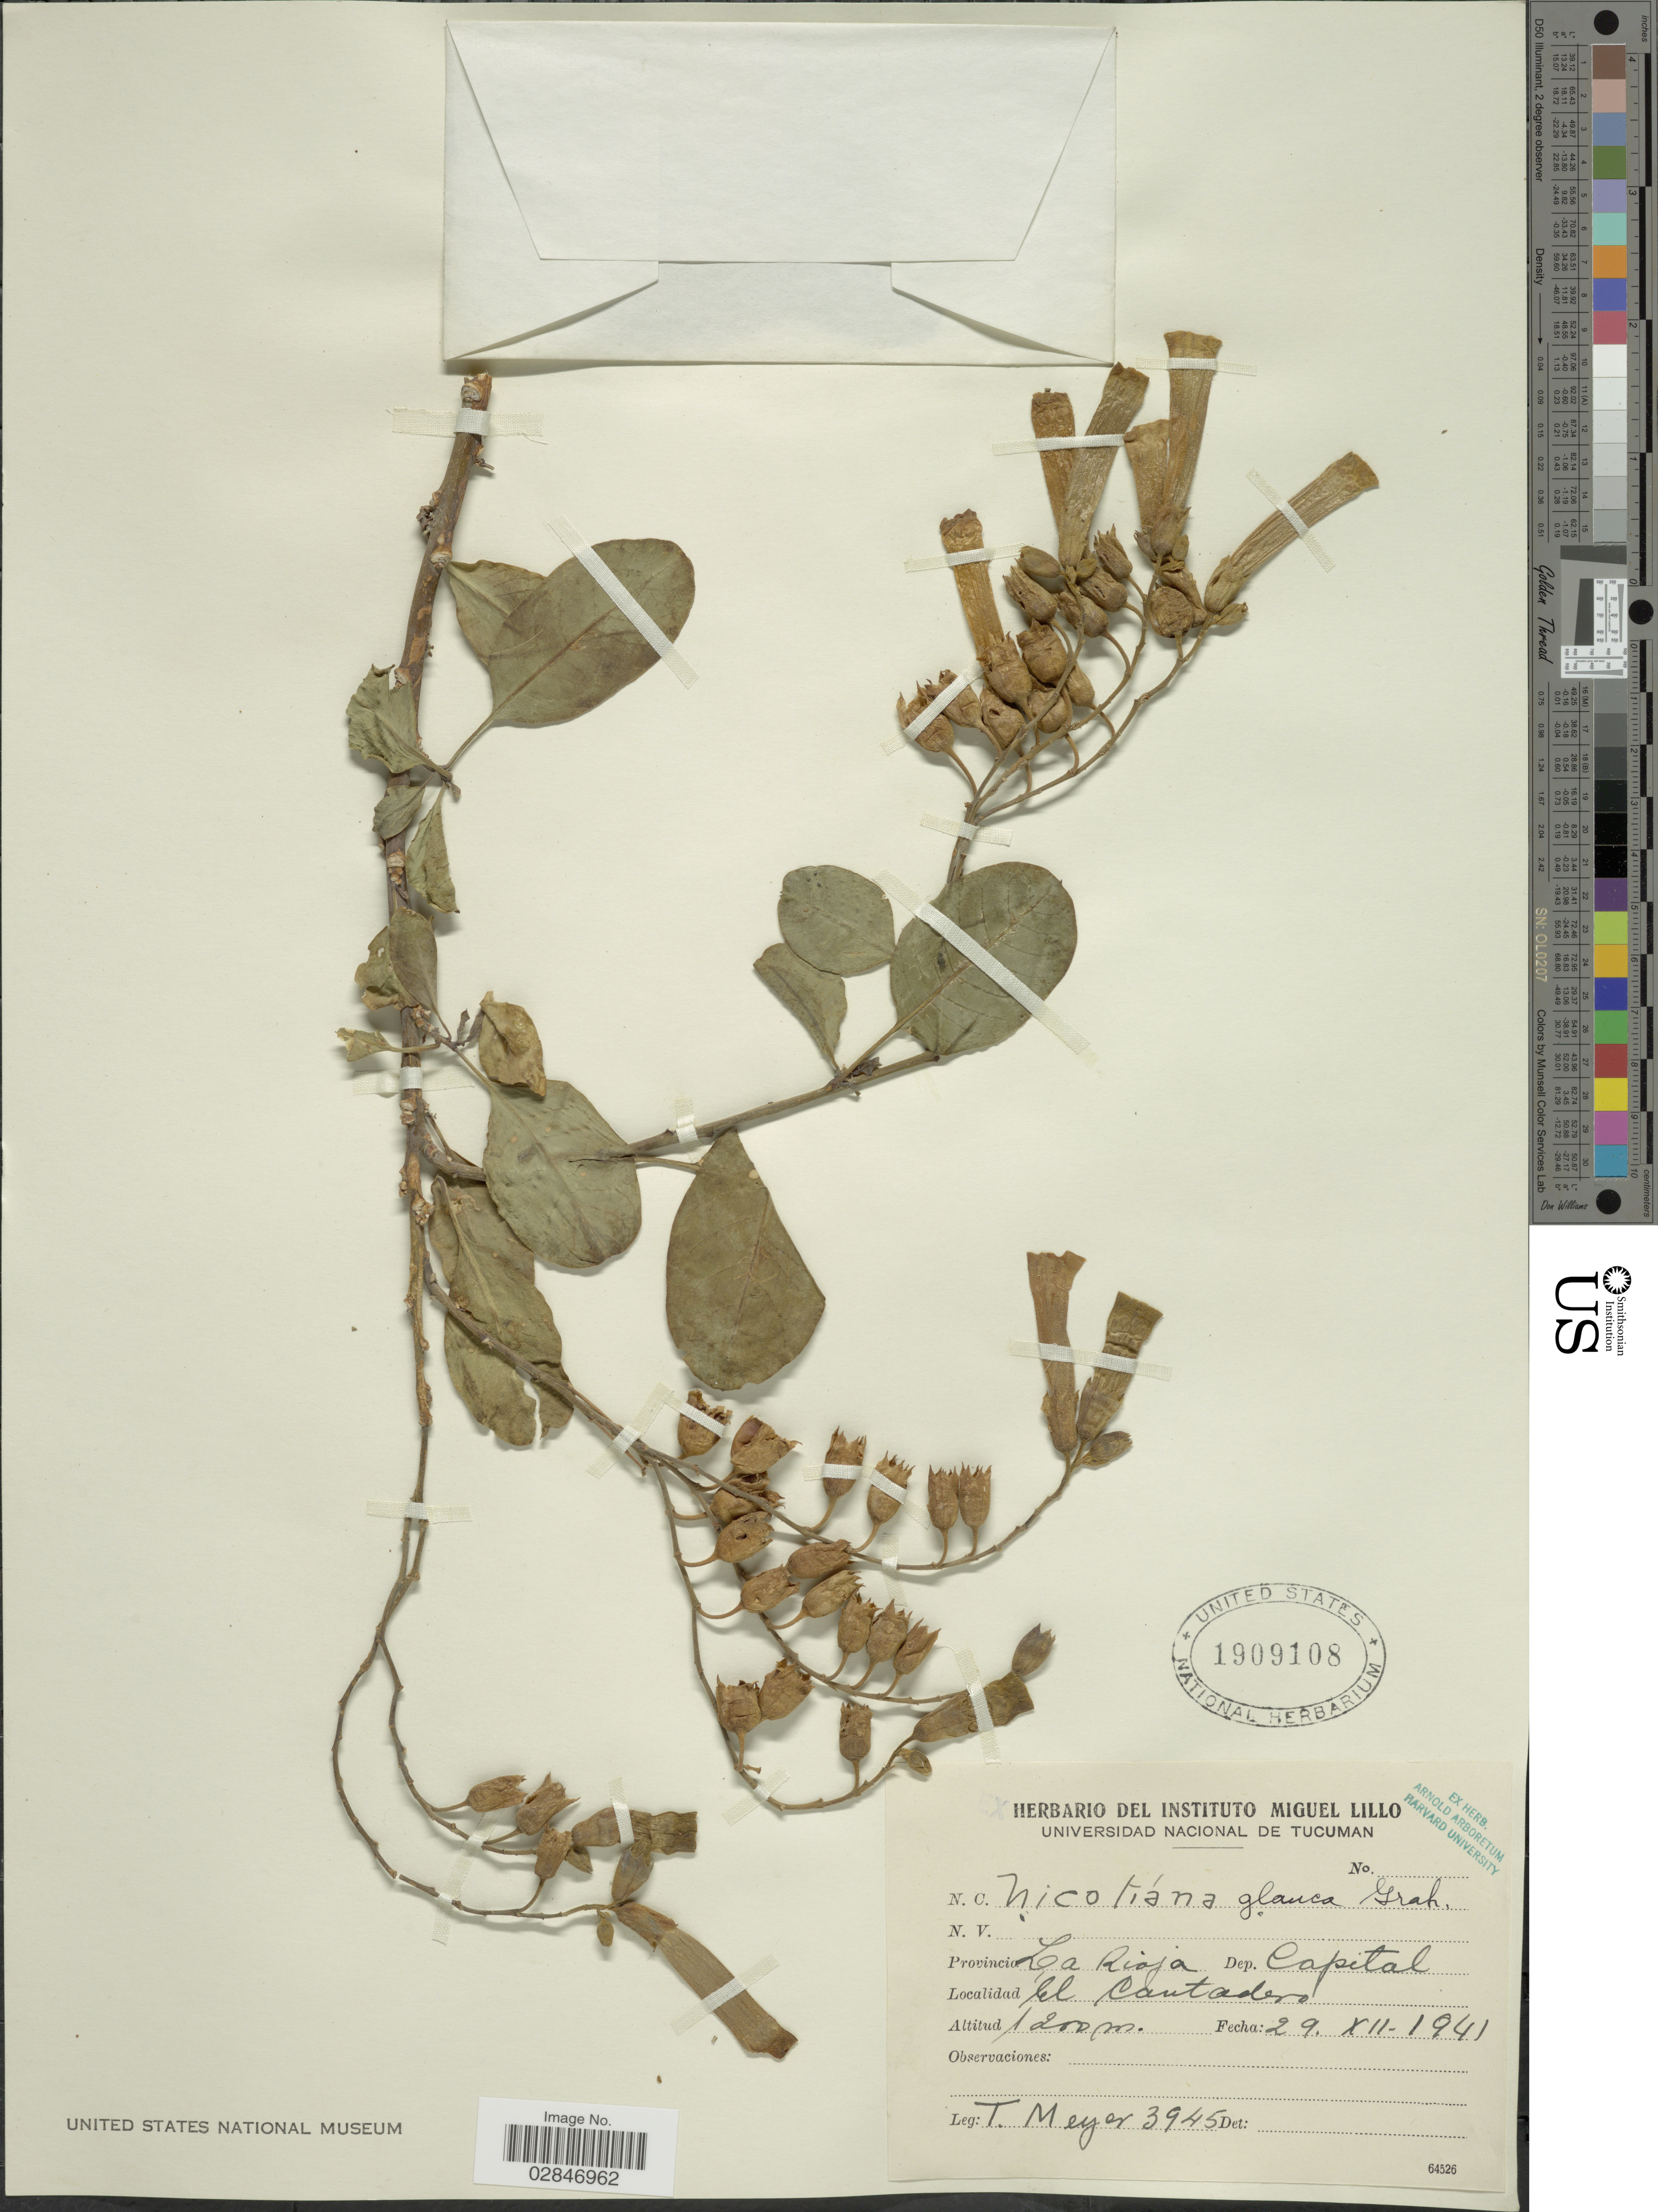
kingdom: Plantae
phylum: Tracheophyta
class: Magnoliopsida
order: Solanales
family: Solanaceae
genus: Nicotiana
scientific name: Nicotiana glauca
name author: Graham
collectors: T. Meyer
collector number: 3945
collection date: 1941-12-29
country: Argentina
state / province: La Rioja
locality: Provincia La Rioja, Dep. Capital, El Cantadero.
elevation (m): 1200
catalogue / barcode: US 1909108